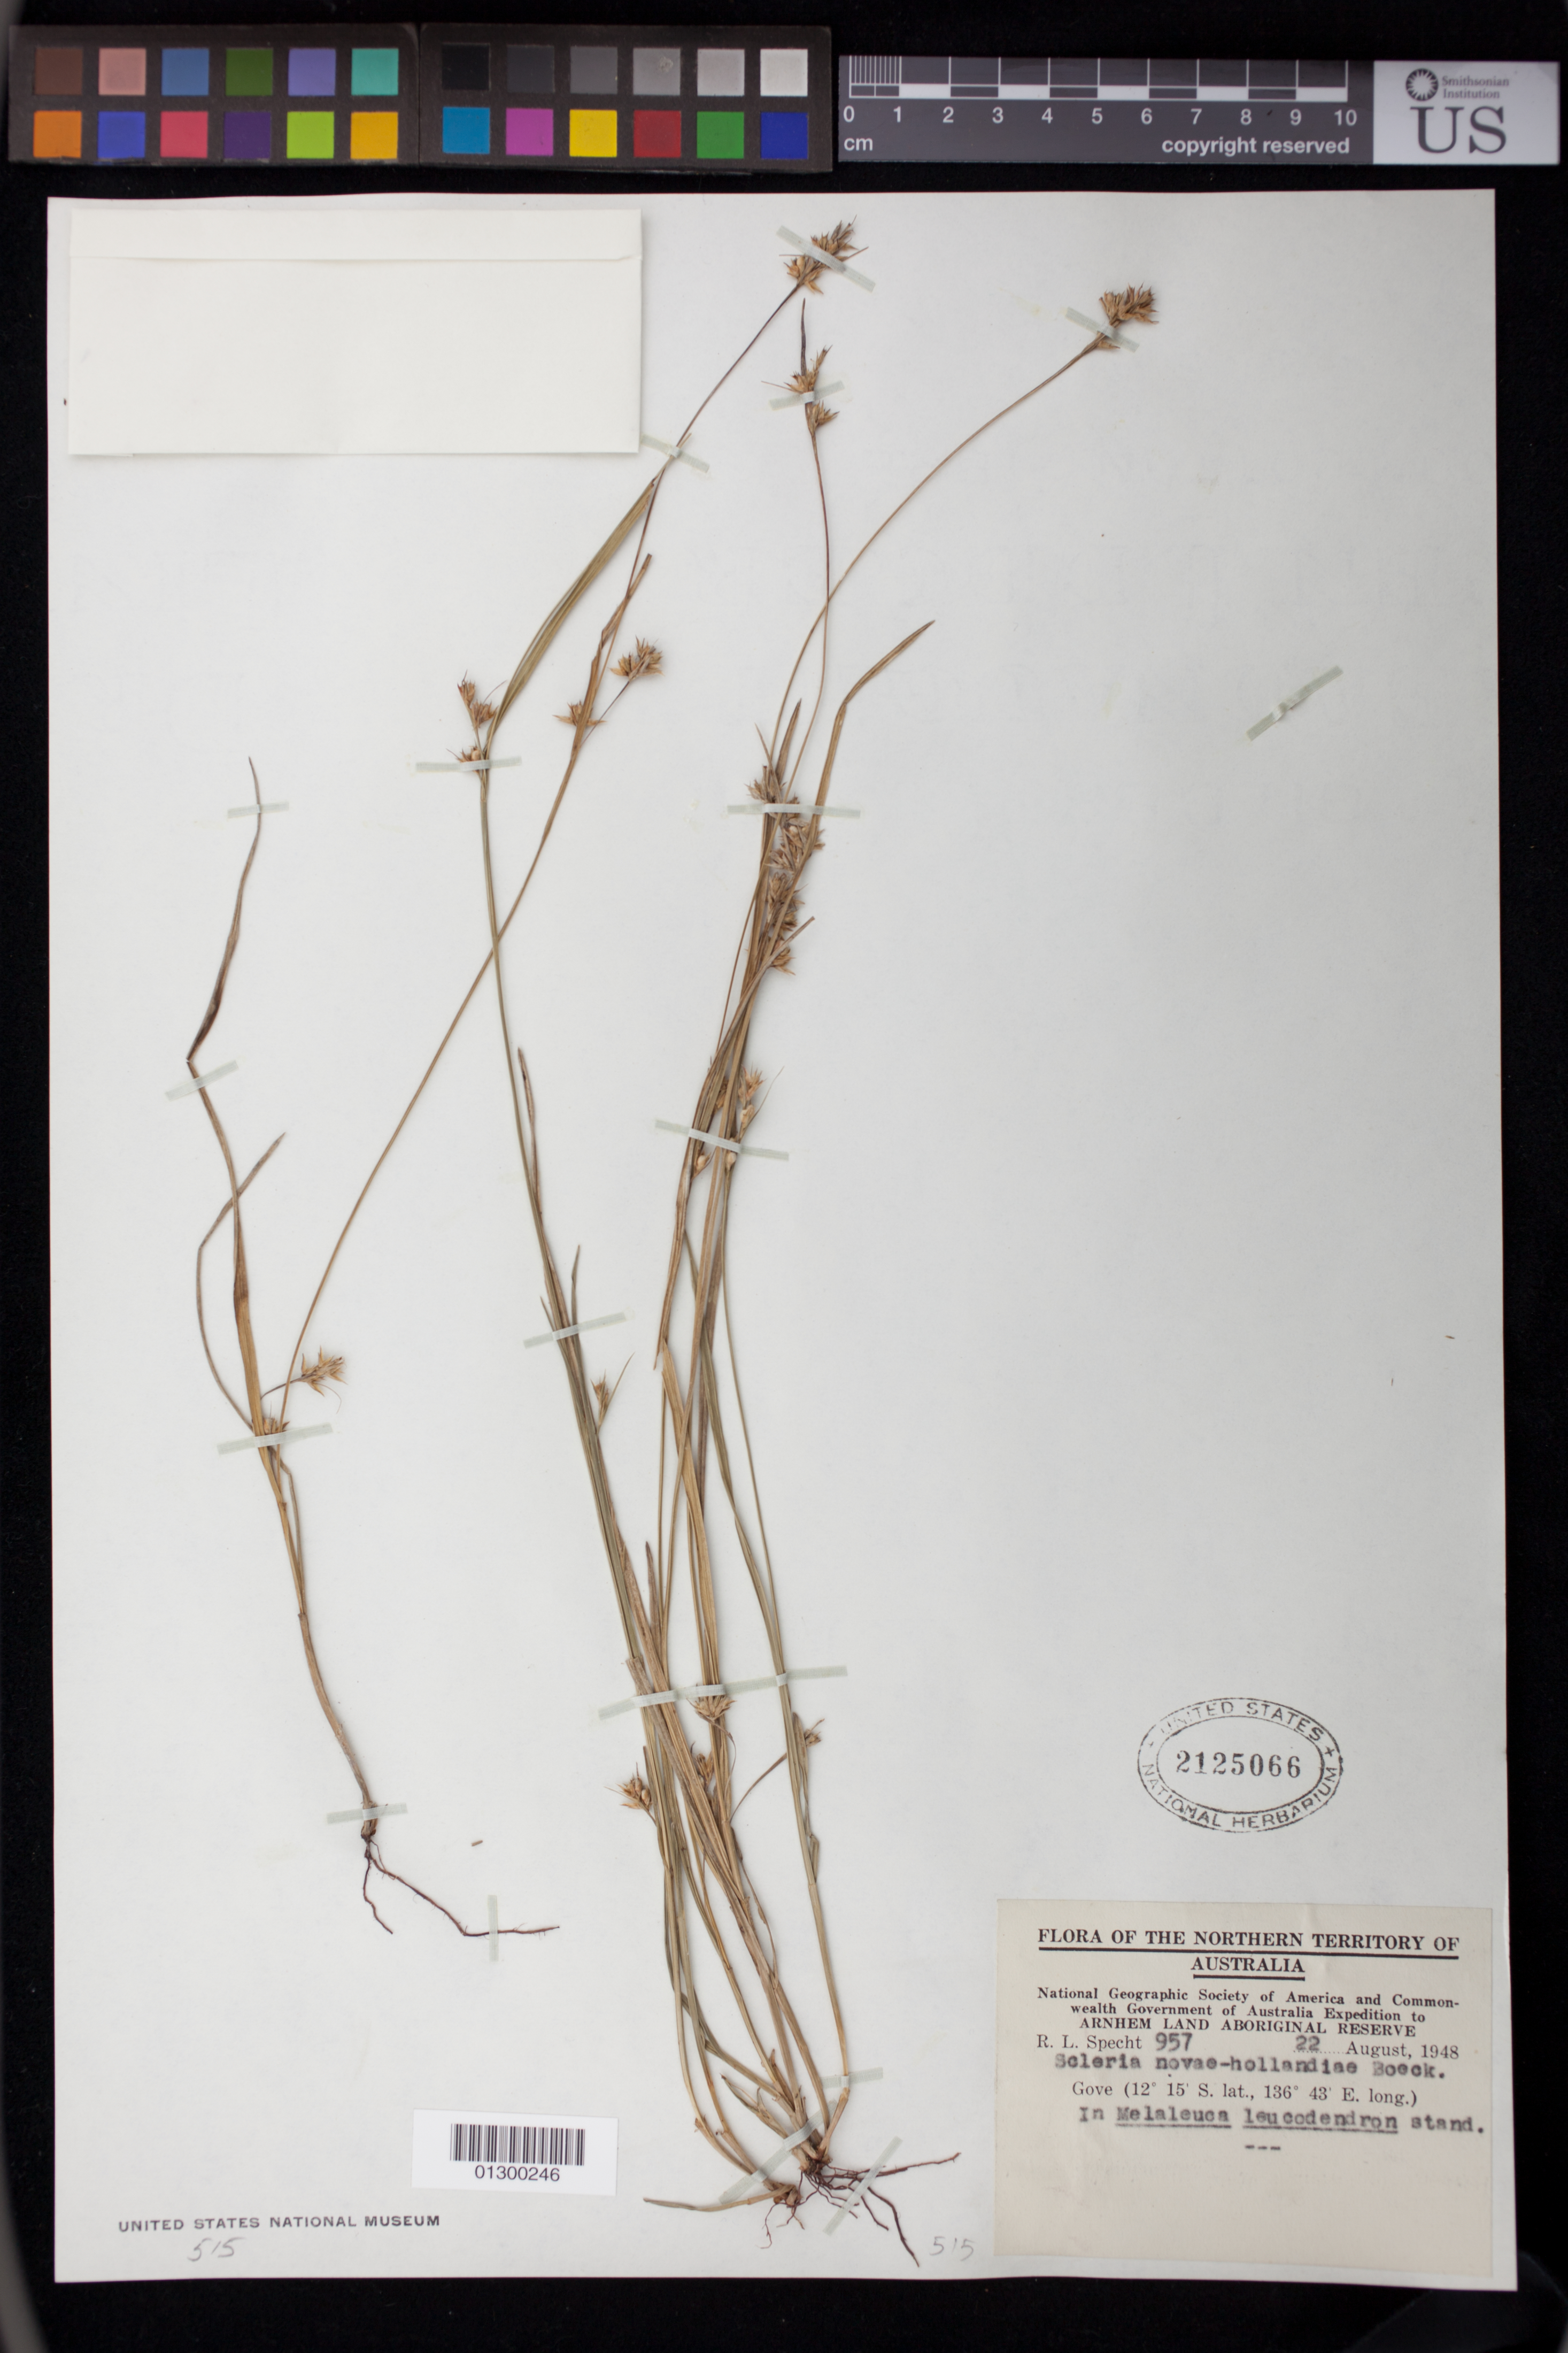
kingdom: Plantae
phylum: Tracheophyta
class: Liliopsida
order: Poales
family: Cyperaceae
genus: Scleria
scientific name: Scleria novae-hollandiae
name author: Boeckeler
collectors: R. L. Specht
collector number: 957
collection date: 1948-08-22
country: Australia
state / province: Northern Territory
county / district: East Arnhem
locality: Gove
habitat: In Melaleuca leucodendron stand.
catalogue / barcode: US 2125066